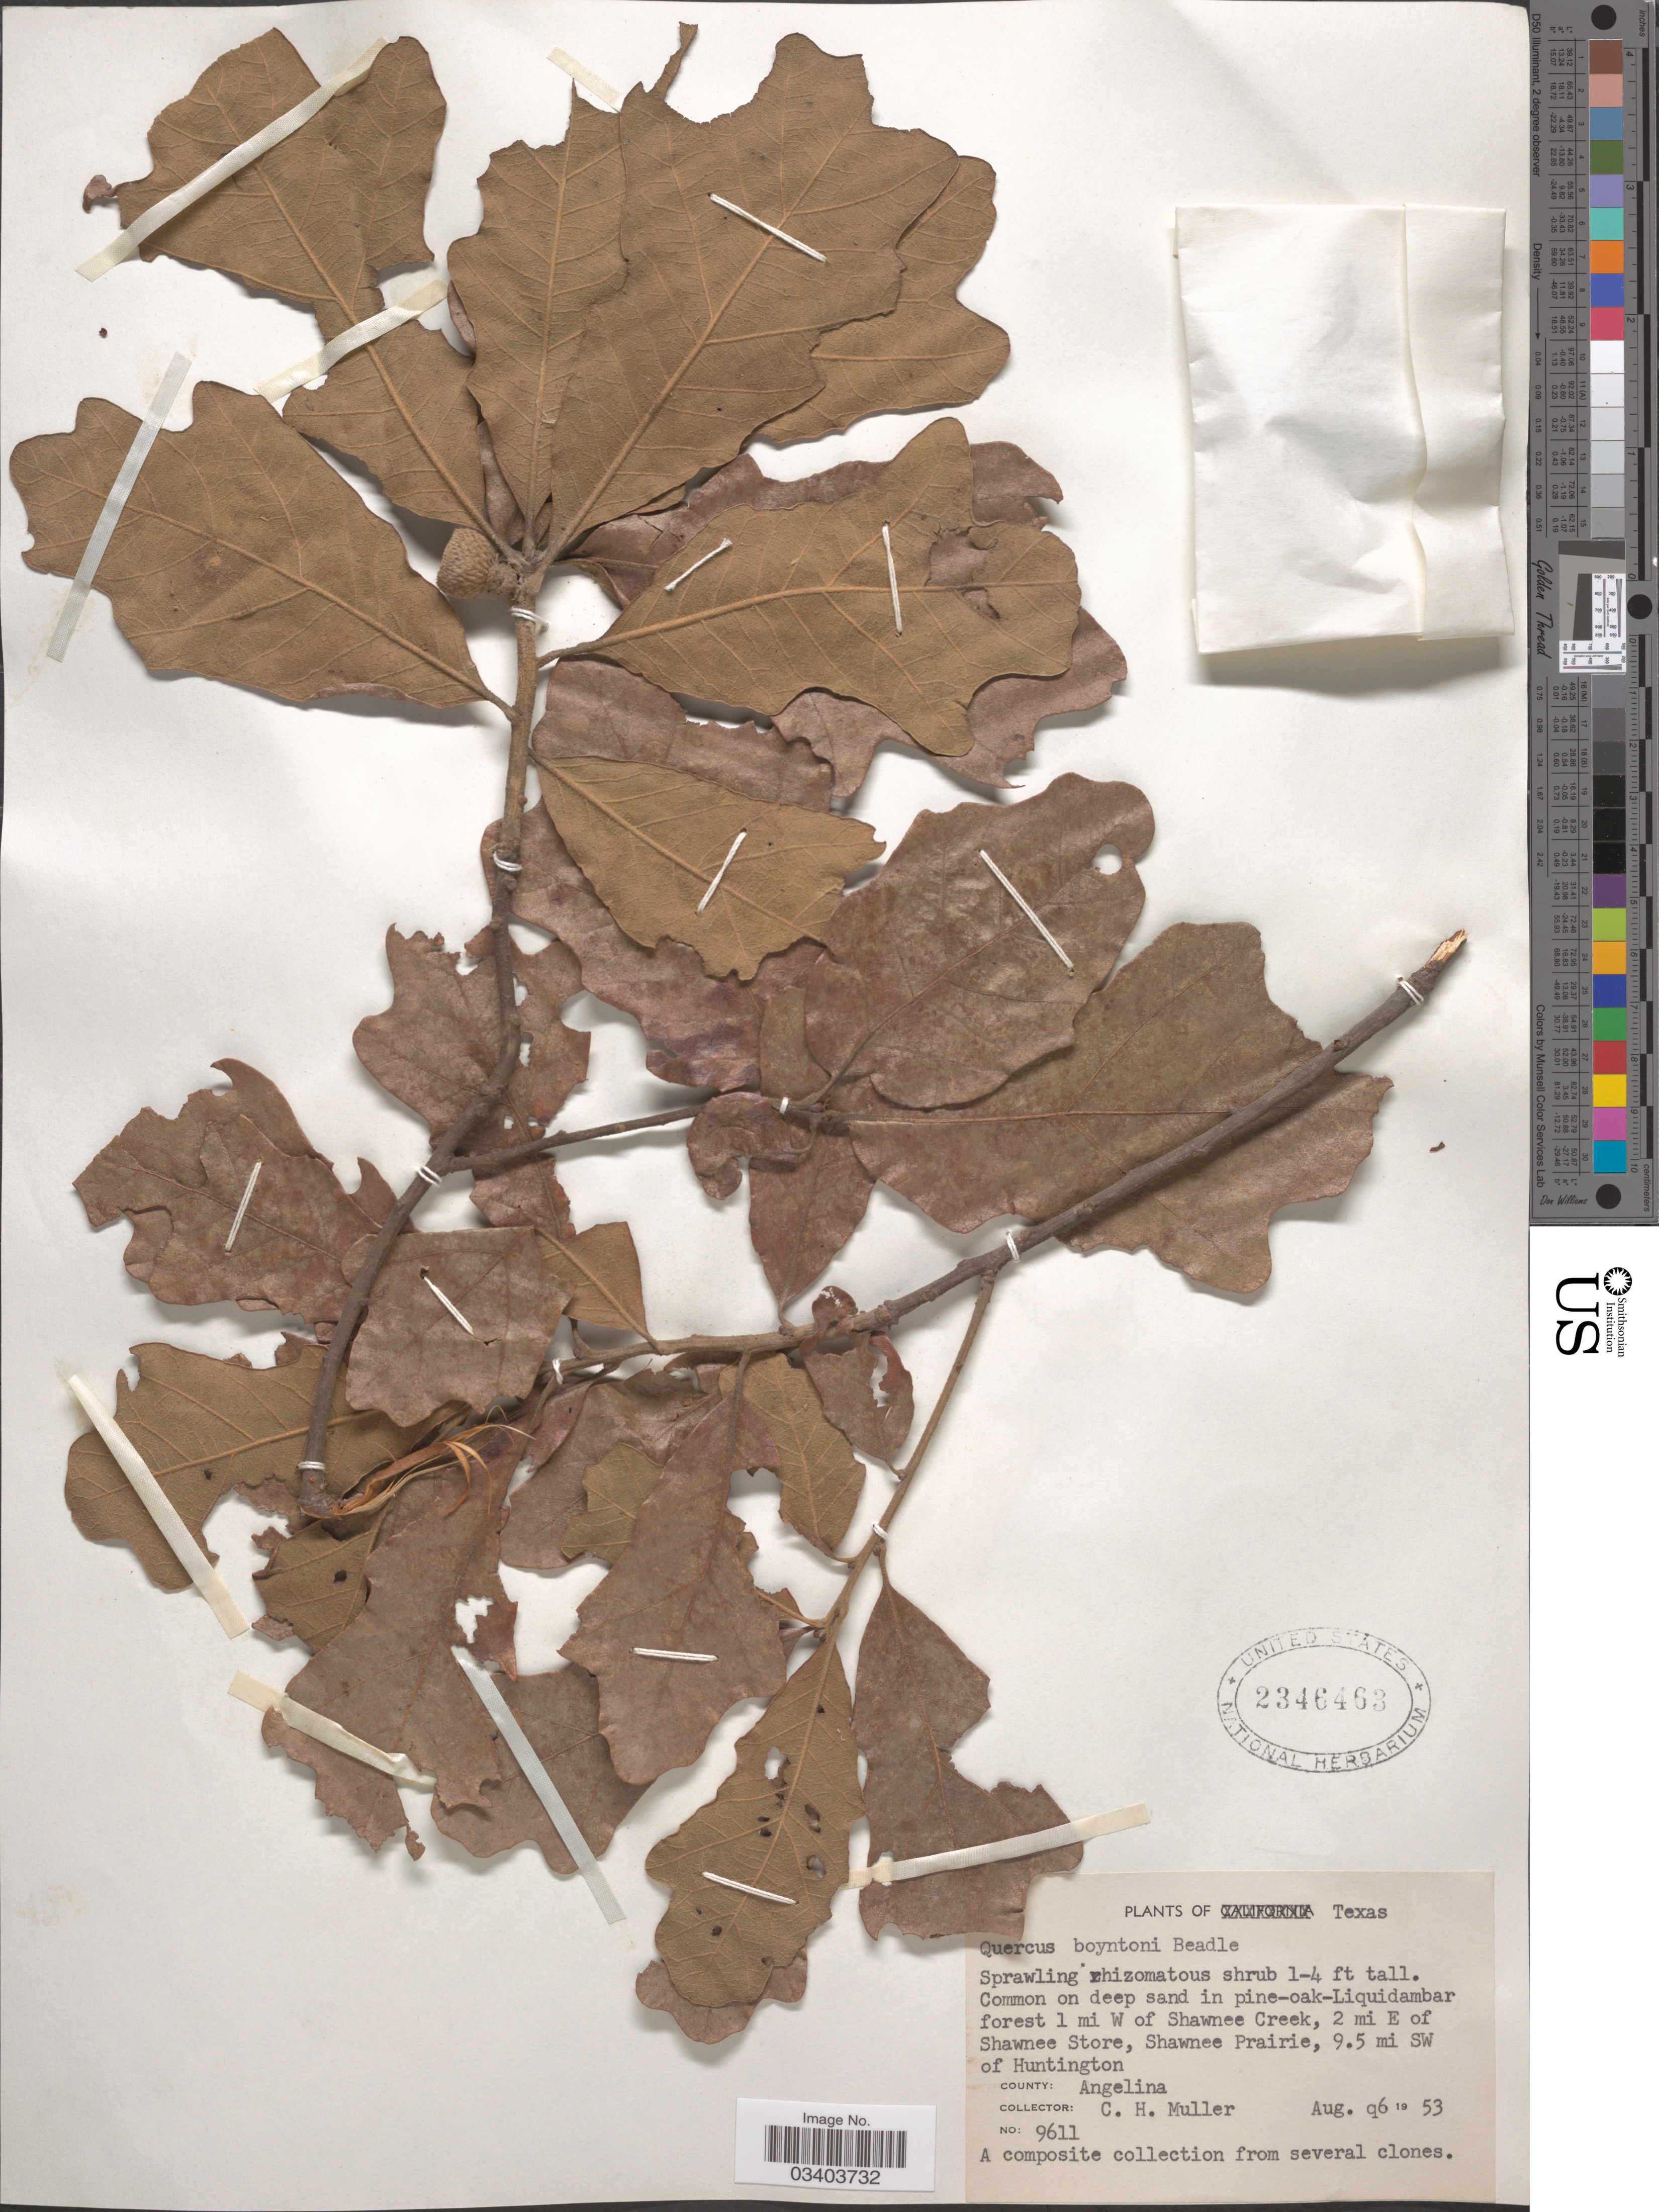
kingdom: Plantae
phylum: Tracheophyta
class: Magnoliopsida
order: Fagales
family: Fagaceae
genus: Quercus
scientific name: Quercus boyntoni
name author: Beadle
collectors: C. H. Mueller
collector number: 9611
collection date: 1953-08-16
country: United States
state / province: Texas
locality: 1 mi W of Shawnee Creek, 2 mi E of Shawnee Store, Shawnee Prairie, 9.5 mi SW of Huntington. County: Angelina.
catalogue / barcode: US 2346463